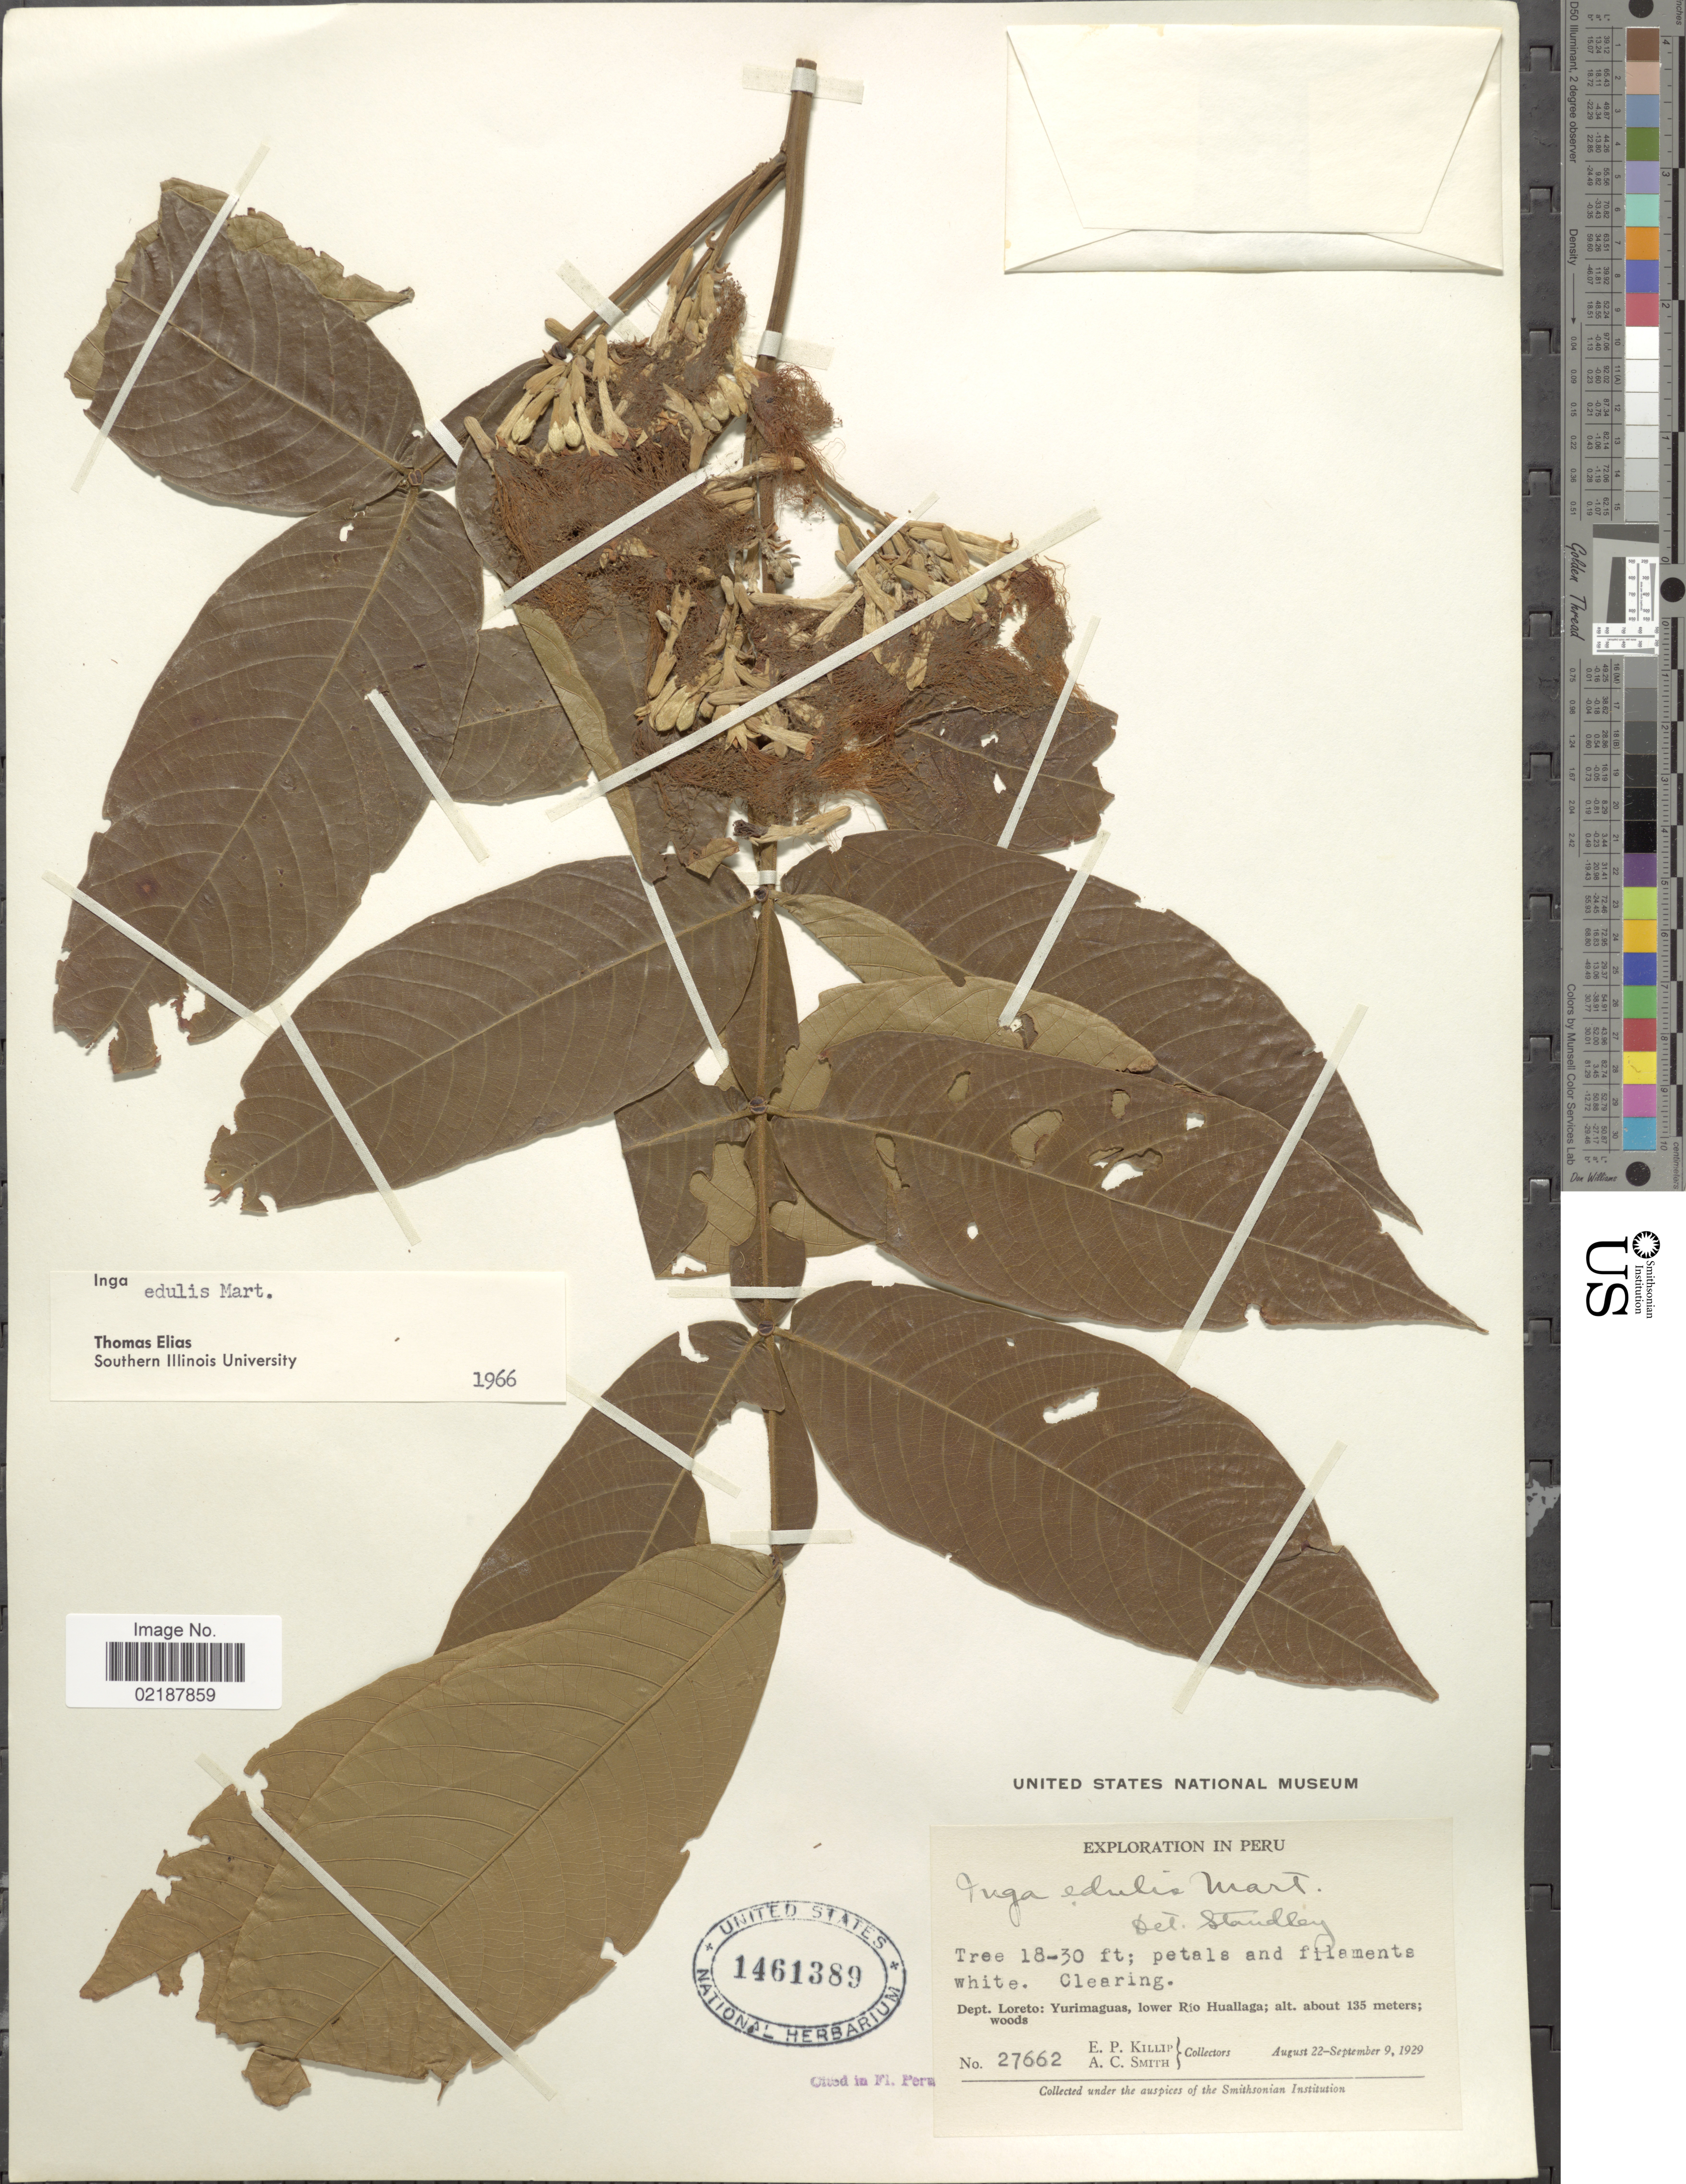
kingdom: Plantae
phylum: Tracheophyta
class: Magnoliopsida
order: Fabales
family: Fabaceae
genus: Inga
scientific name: Inga edulis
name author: Mart.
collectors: E. P. Killip & A. C. Smith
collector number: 27662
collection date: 1929-08-22/1929-09-09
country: Peru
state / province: Loreto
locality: Dept. Loreto, Yurimaguas, lower Rio Huallaga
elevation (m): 135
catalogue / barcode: US 1461389